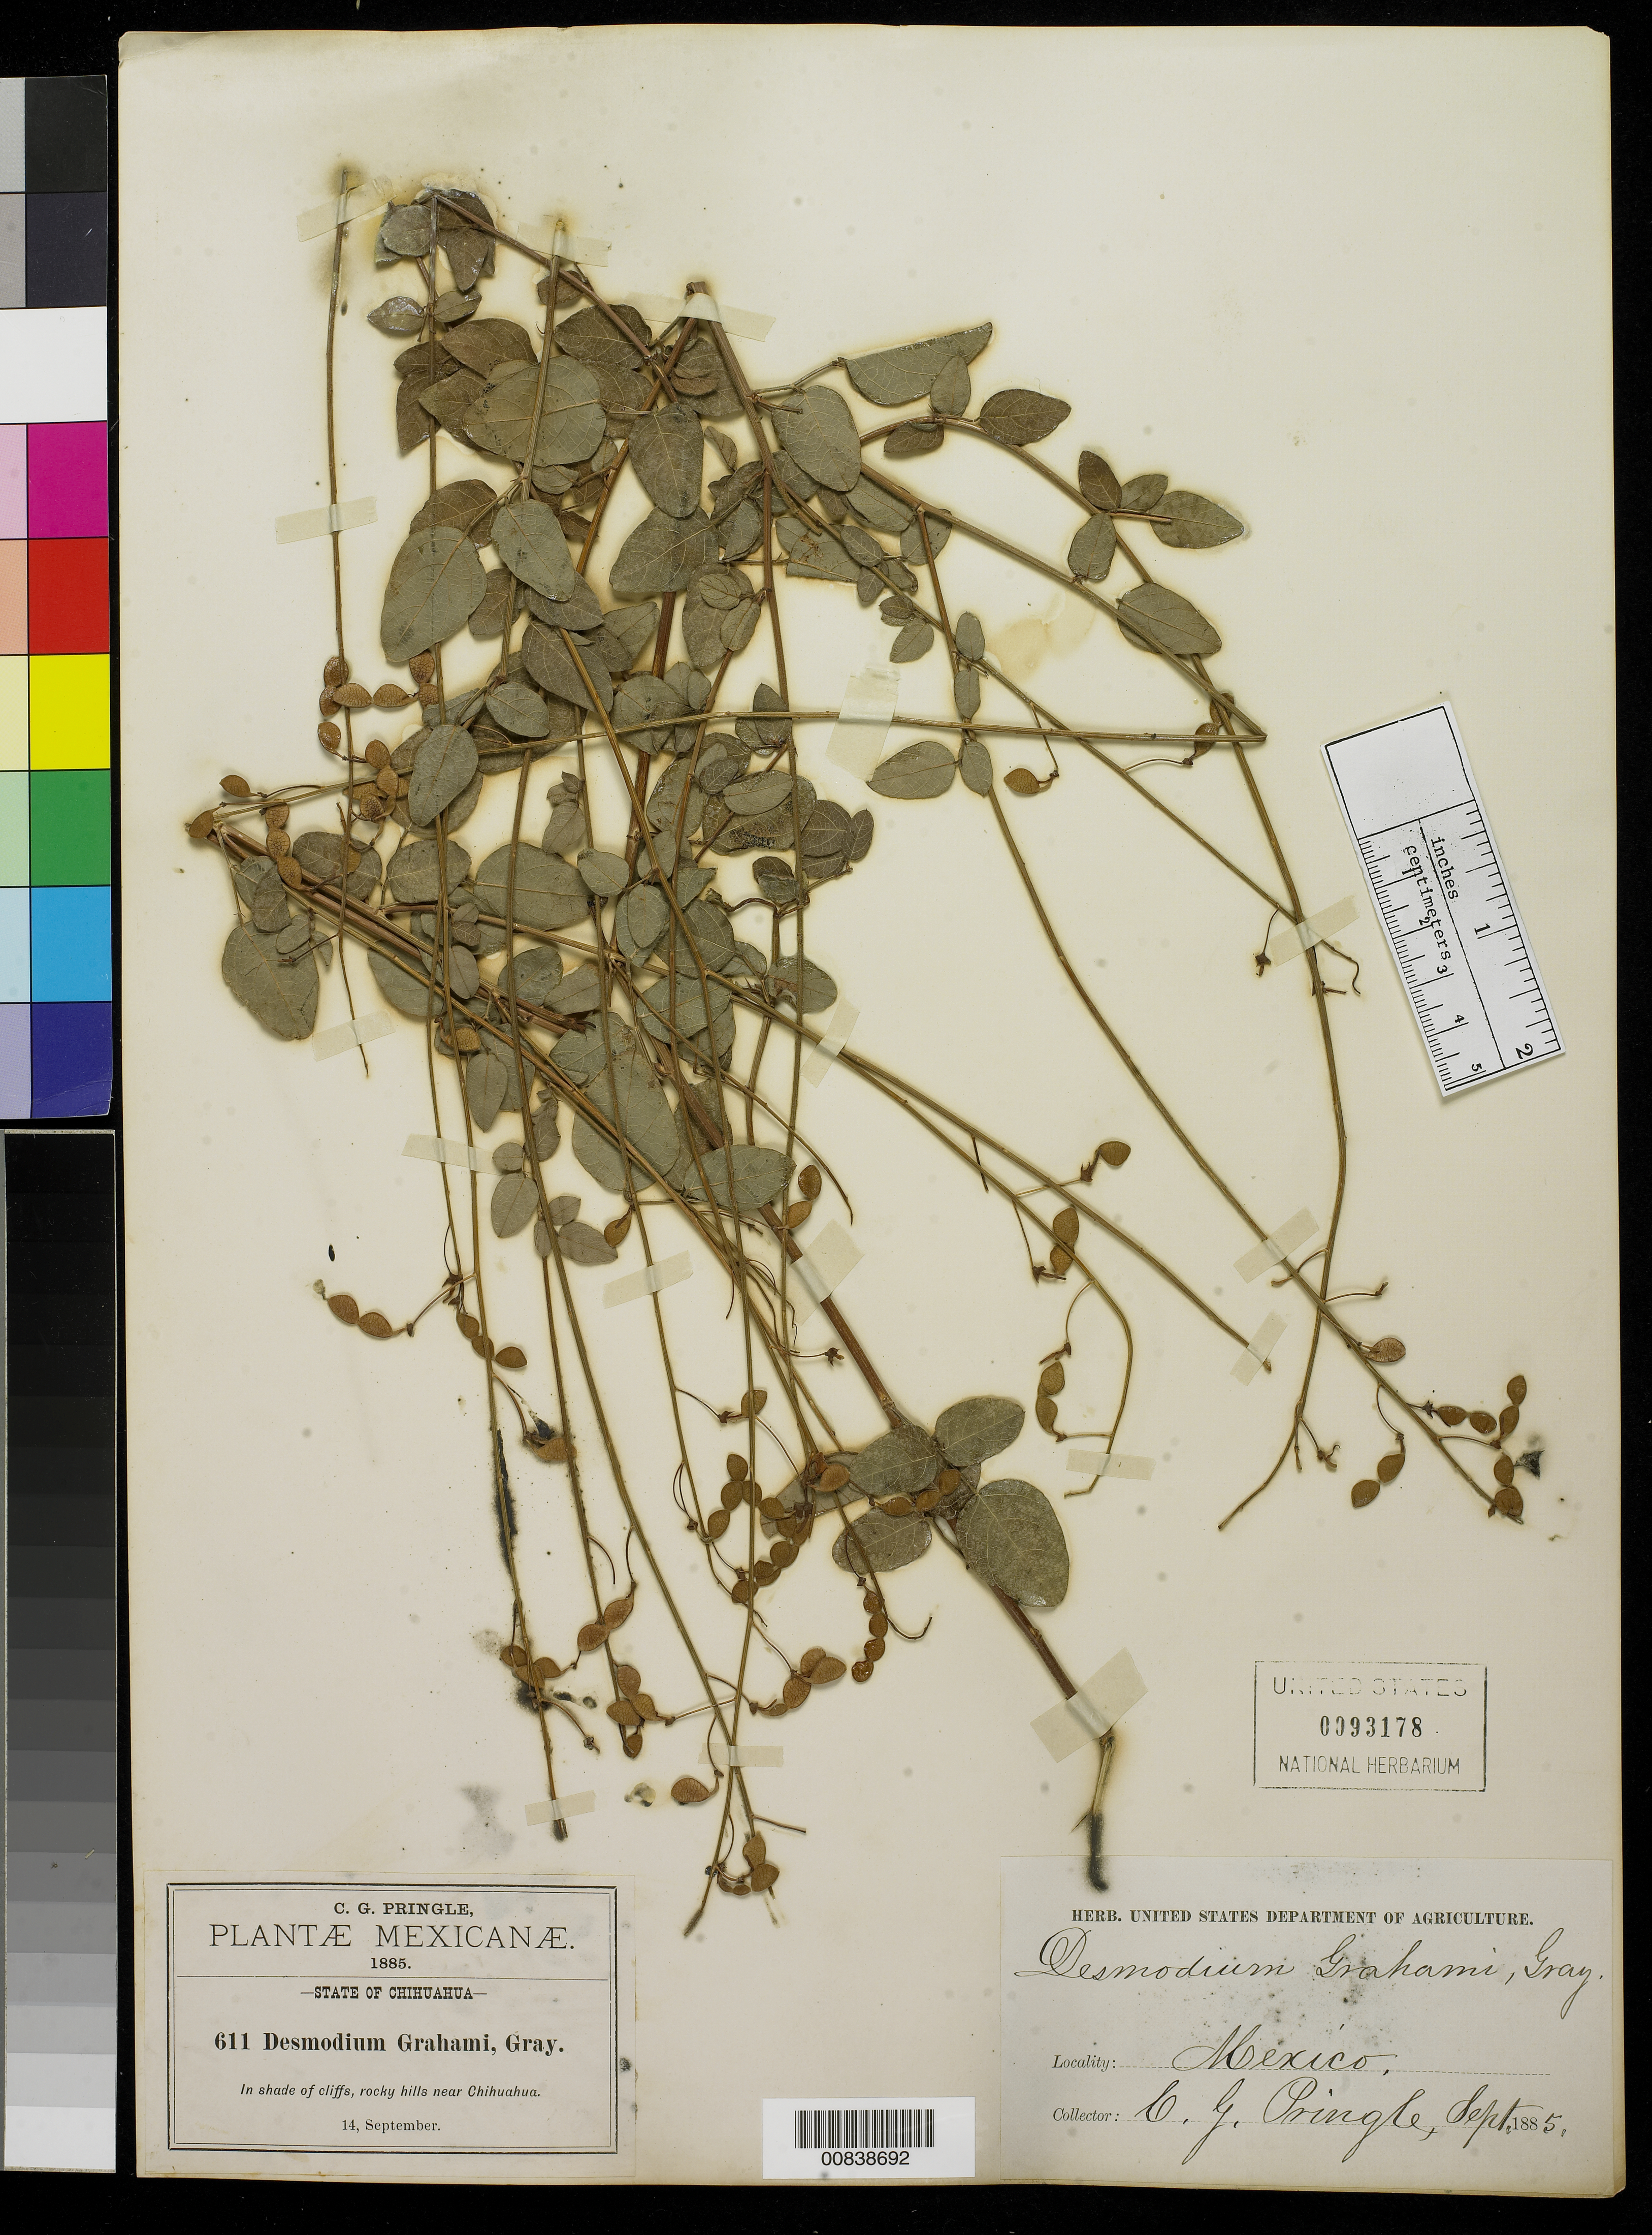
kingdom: Plantae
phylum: Tracheophyta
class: Magnoliopsida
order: Fabales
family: Fabaceae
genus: Desmodium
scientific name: Desmodium grahamii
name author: A. Gray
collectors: C. G. Pringle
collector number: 611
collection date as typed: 14 Sep 1885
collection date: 1885-09-14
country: Mexico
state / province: Chihuahua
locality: Rocky hills near Chihuahua.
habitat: In shade of cliffs, rocky hills.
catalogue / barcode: US 93178